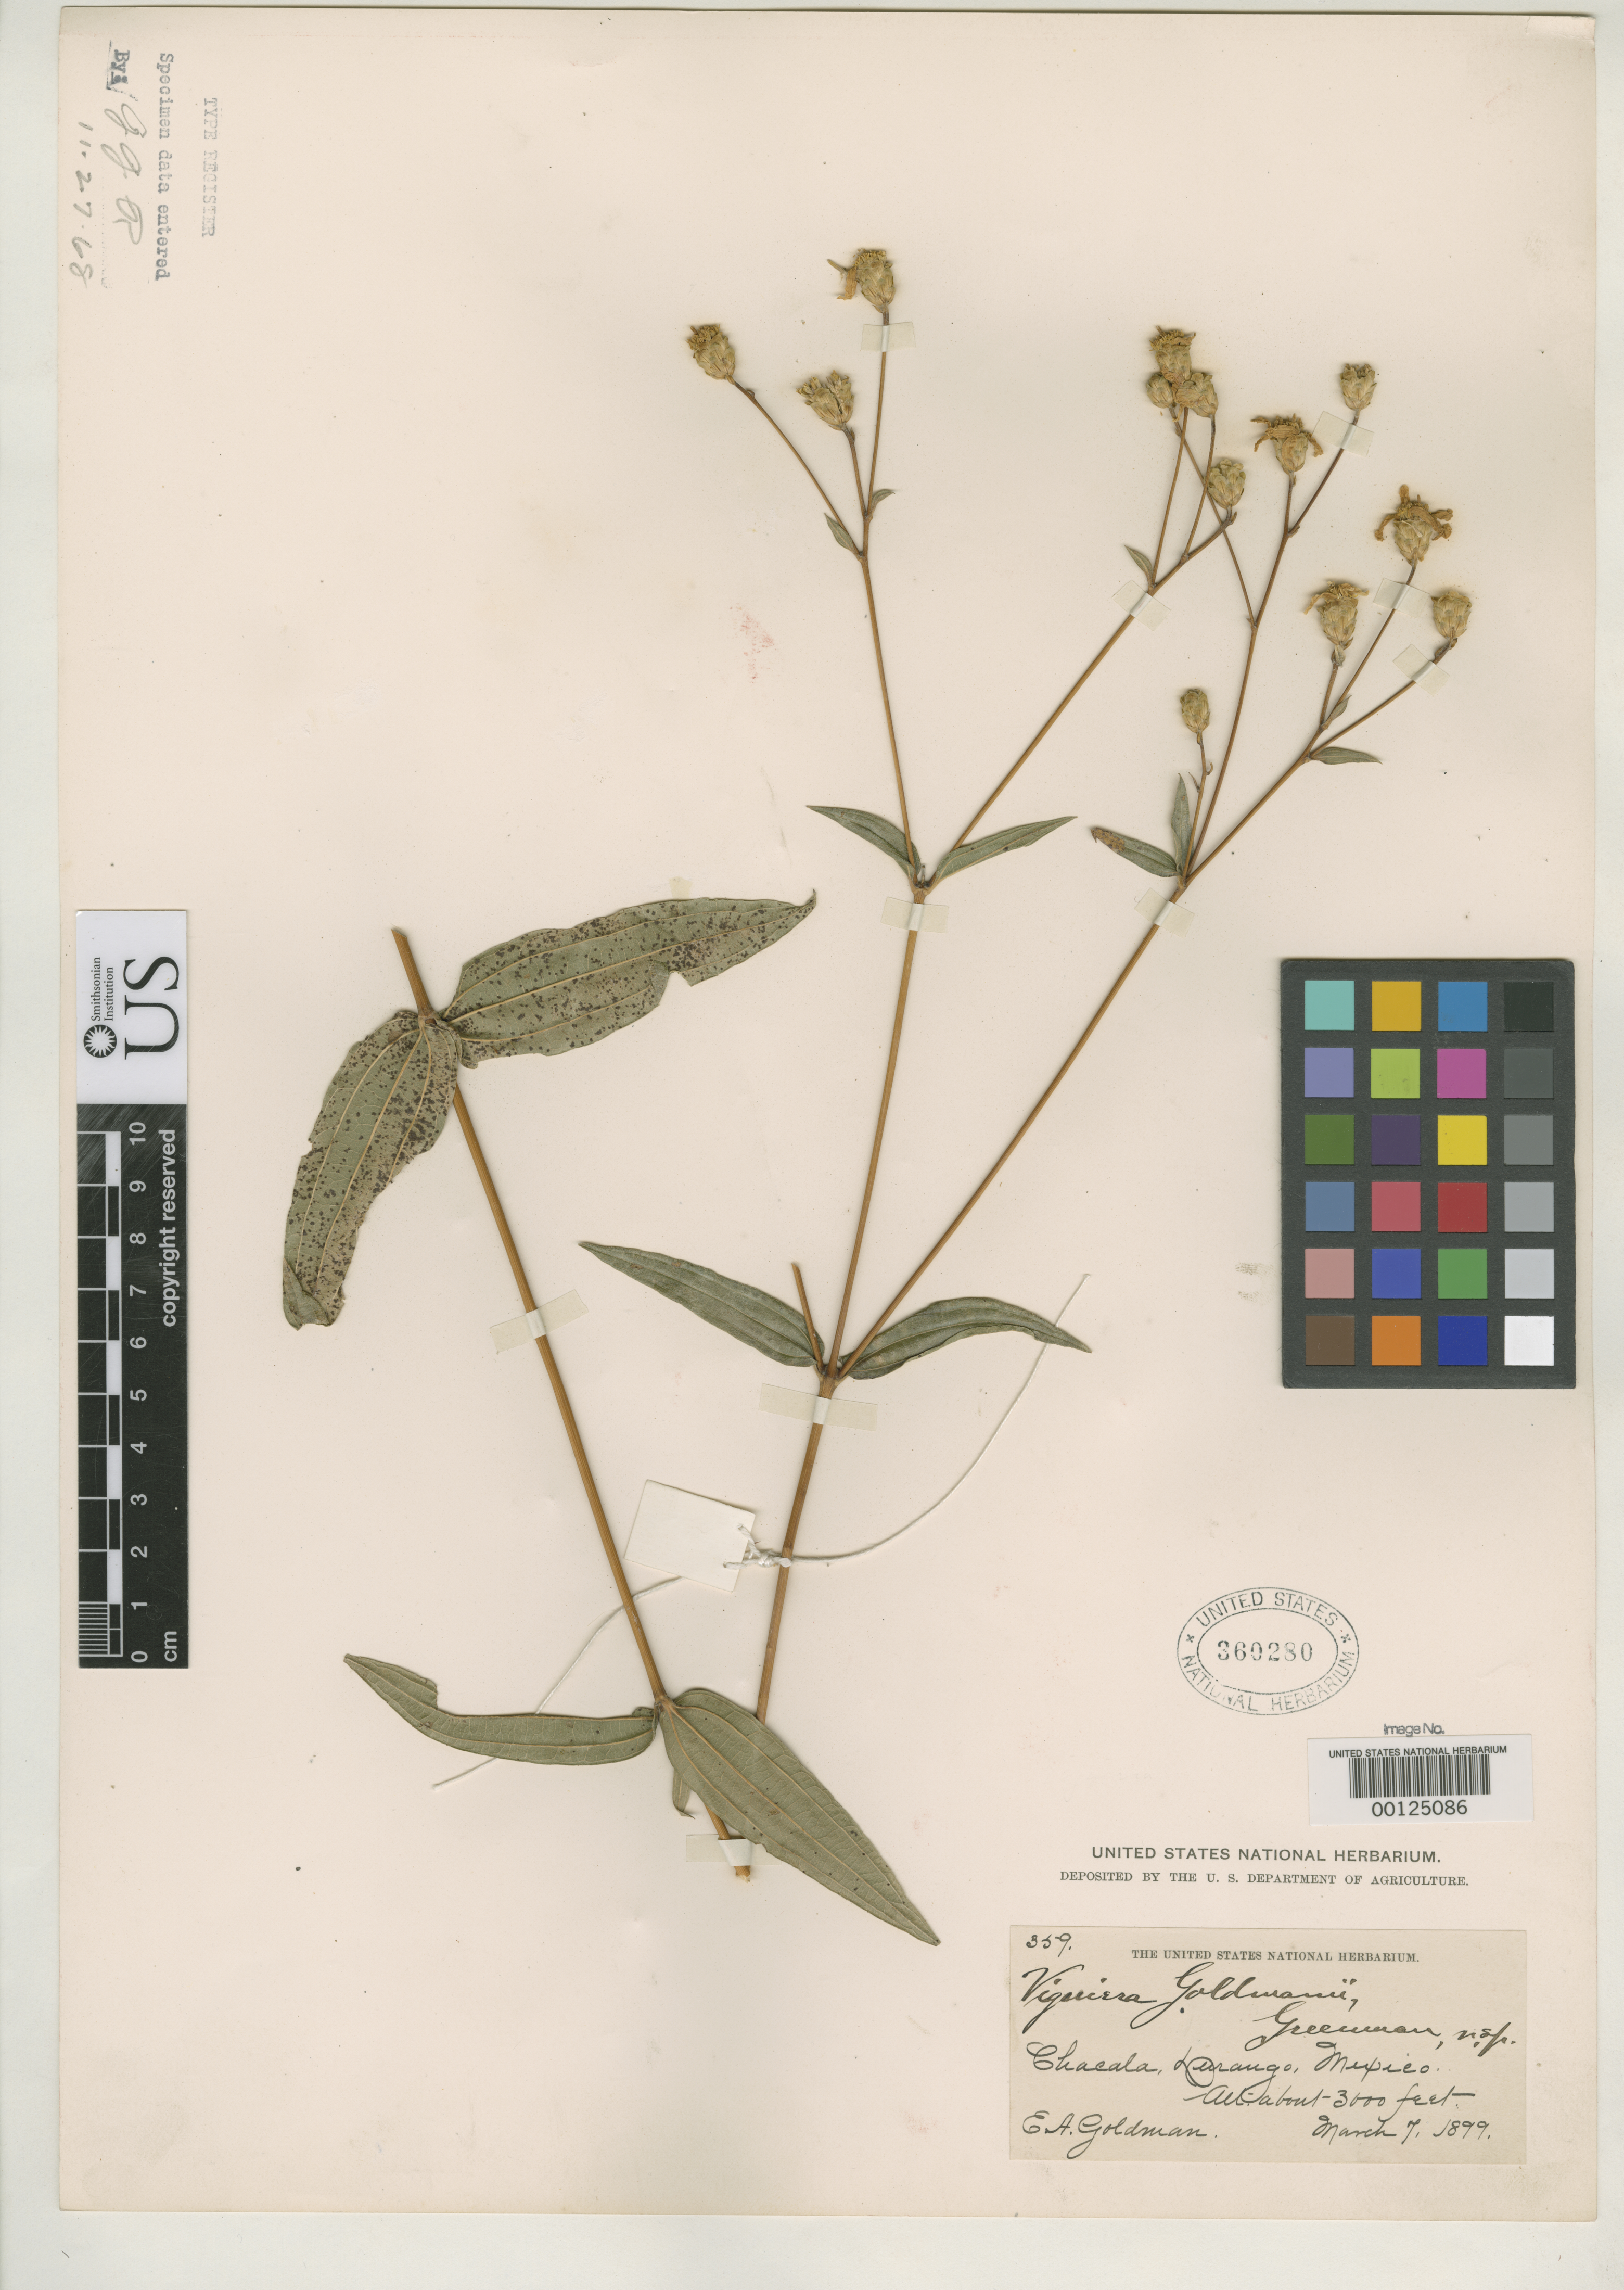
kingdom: Plantae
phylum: Tracheophyta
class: Magnoliopsida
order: Asterales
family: Asteraceae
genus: Viguiera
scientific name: Viguiera goldmanii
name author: Greenm.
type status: Isotype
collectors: E. A. Goldman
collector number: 359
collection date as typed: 07 Mar 1899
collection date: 1899-03-07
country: Mexico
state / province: Durango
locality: Chalco.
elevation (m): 1000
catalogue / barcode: US 360280